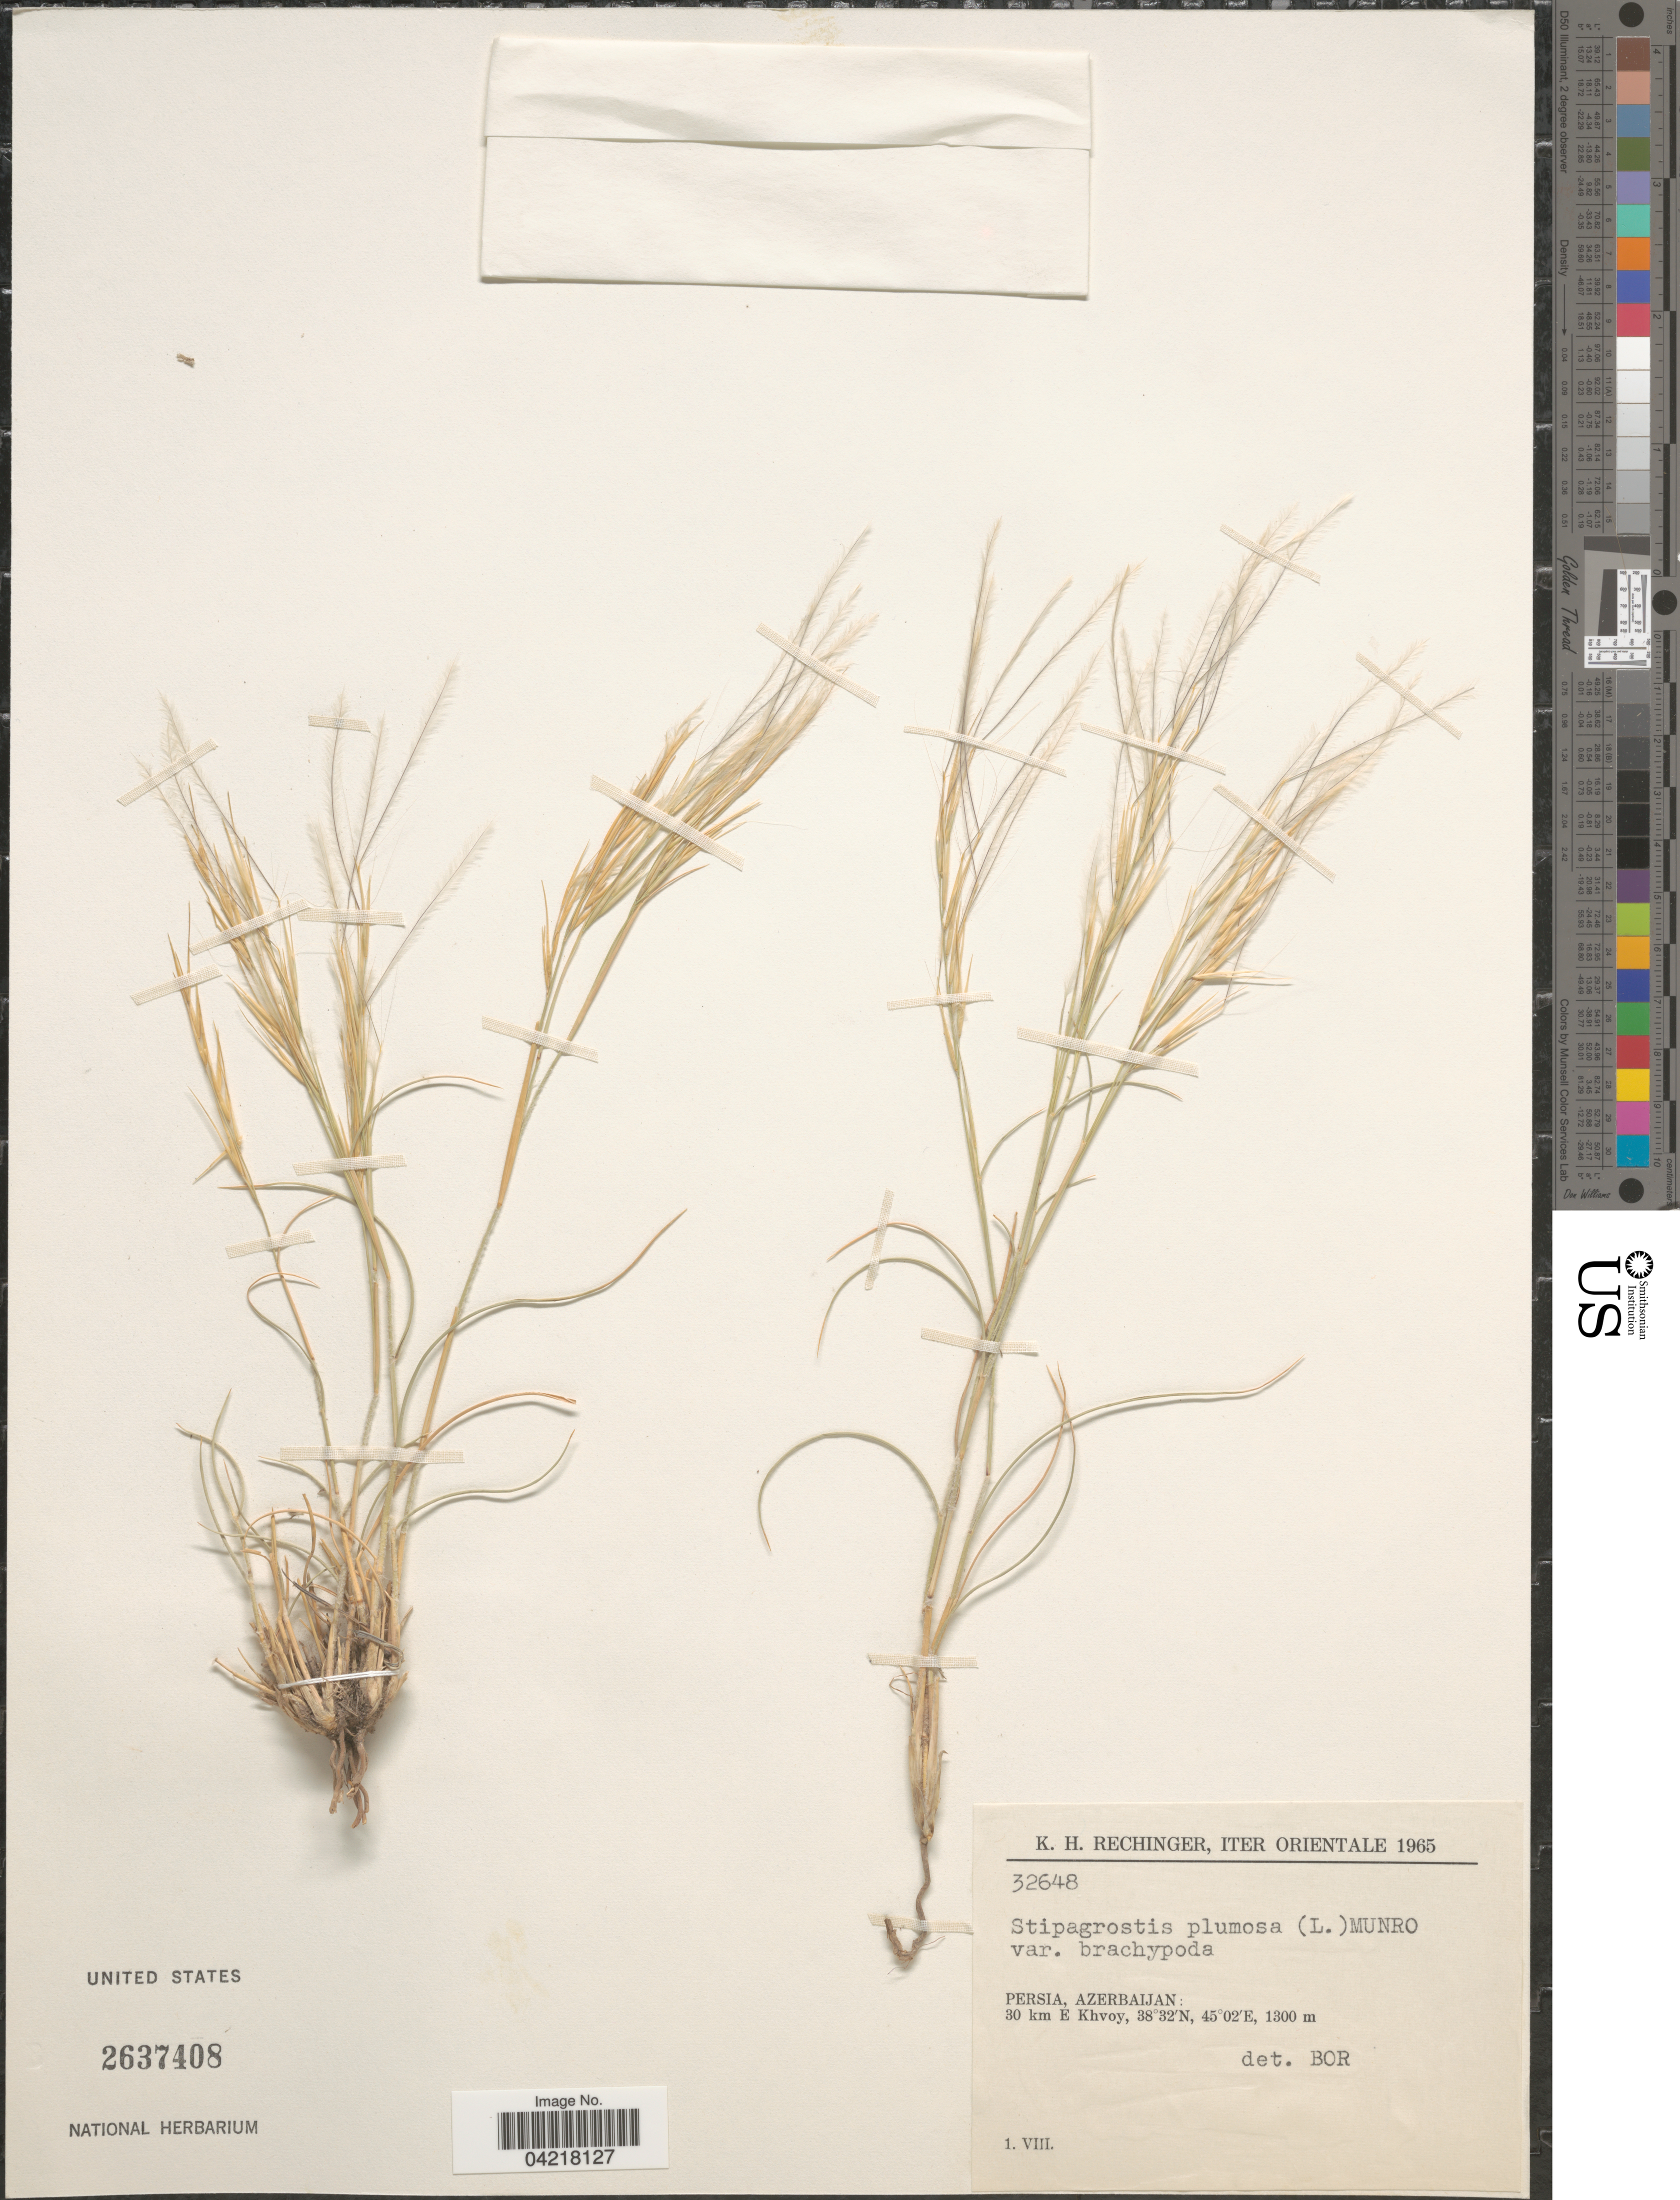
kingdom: Plantae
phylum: Tracheophyta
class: Liliopsida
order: Poales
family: Poaceae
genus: Stipagrostis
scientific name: Stipagrostis plumosa var. brachypoda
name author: (Tausch) Bor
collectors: K. H. Rechinger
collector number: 32648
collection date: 1965-08-01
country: Iran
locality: Iter Orientale 1965. Persia, Azerbaijan: 30 km E Khvoy.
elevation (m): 1300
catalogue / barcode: US 2637408